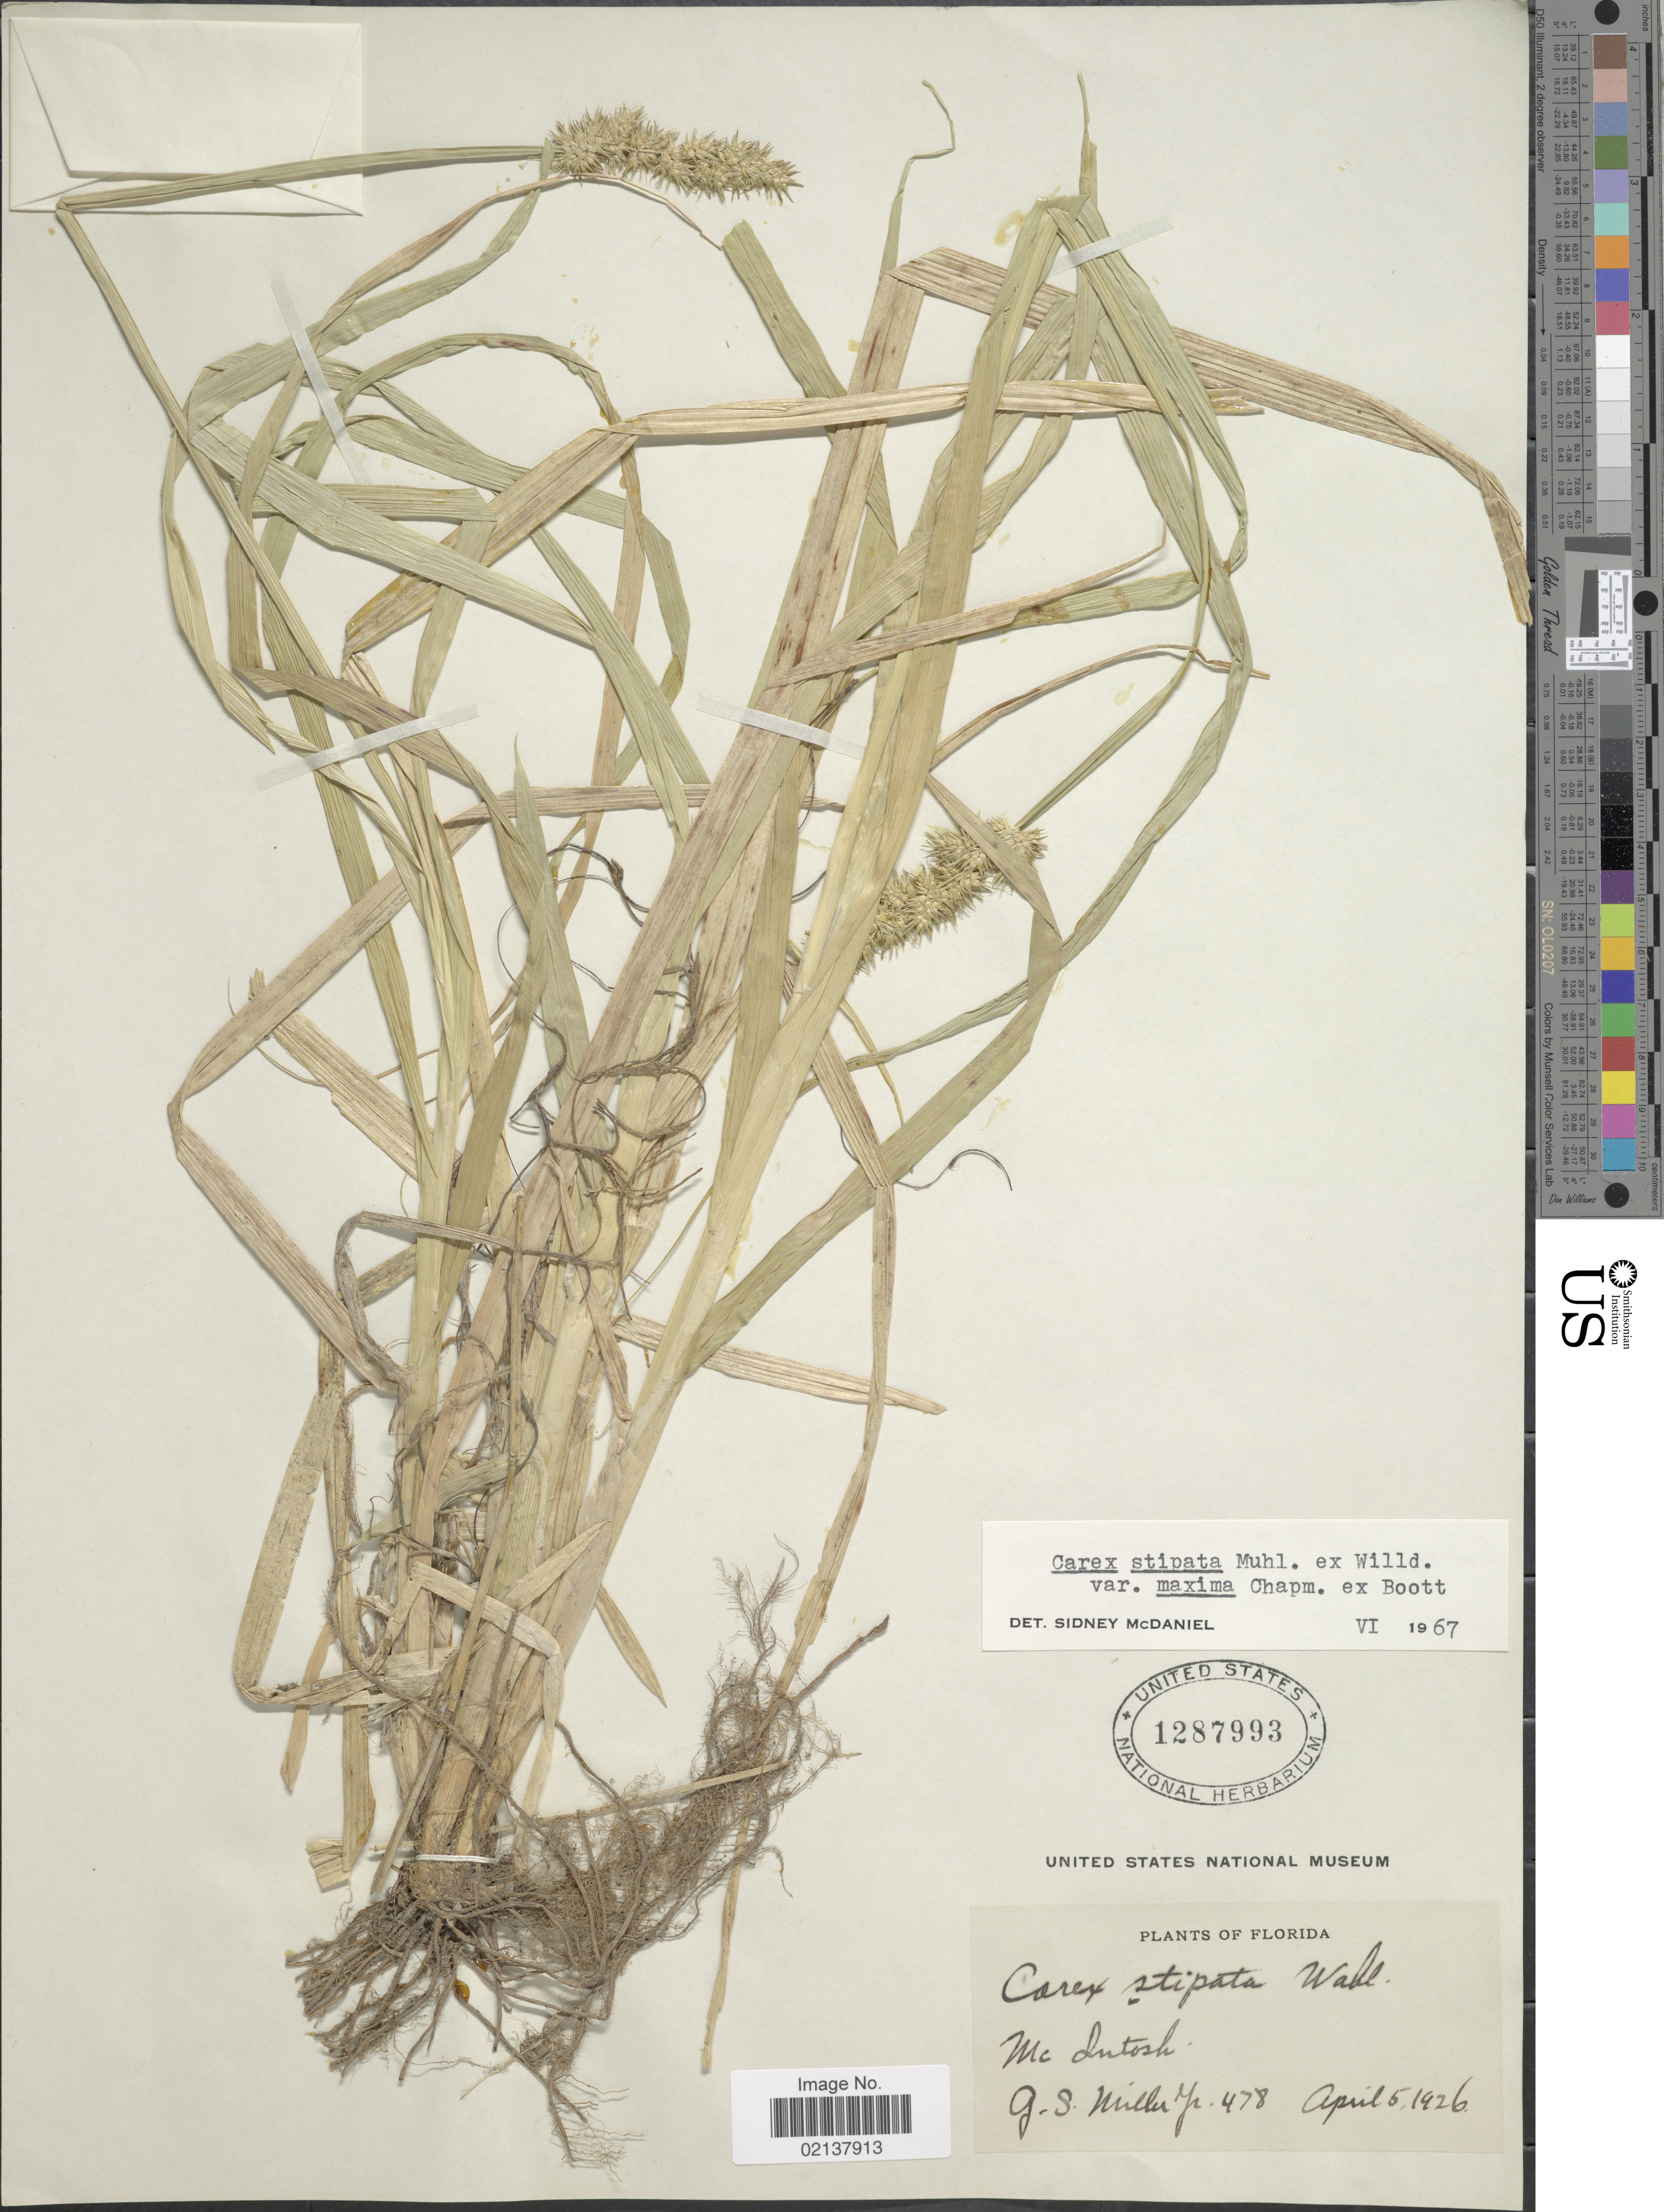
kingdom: Plantae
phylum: Tracheophyta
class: Liliopsida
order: Poales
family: Cyperaceae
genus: Carex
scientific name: Carex stipata var. maxima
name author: Chapm. ex Boott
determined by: Strong, Mark T., (BOT), Smithsonian Institution - National Museum of Natural History (UNITED STATES)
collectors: G. S. Miller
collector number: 478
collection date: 1926-04-05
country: United States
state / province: Florida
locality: Mc Intosh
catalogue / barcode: US 1287993